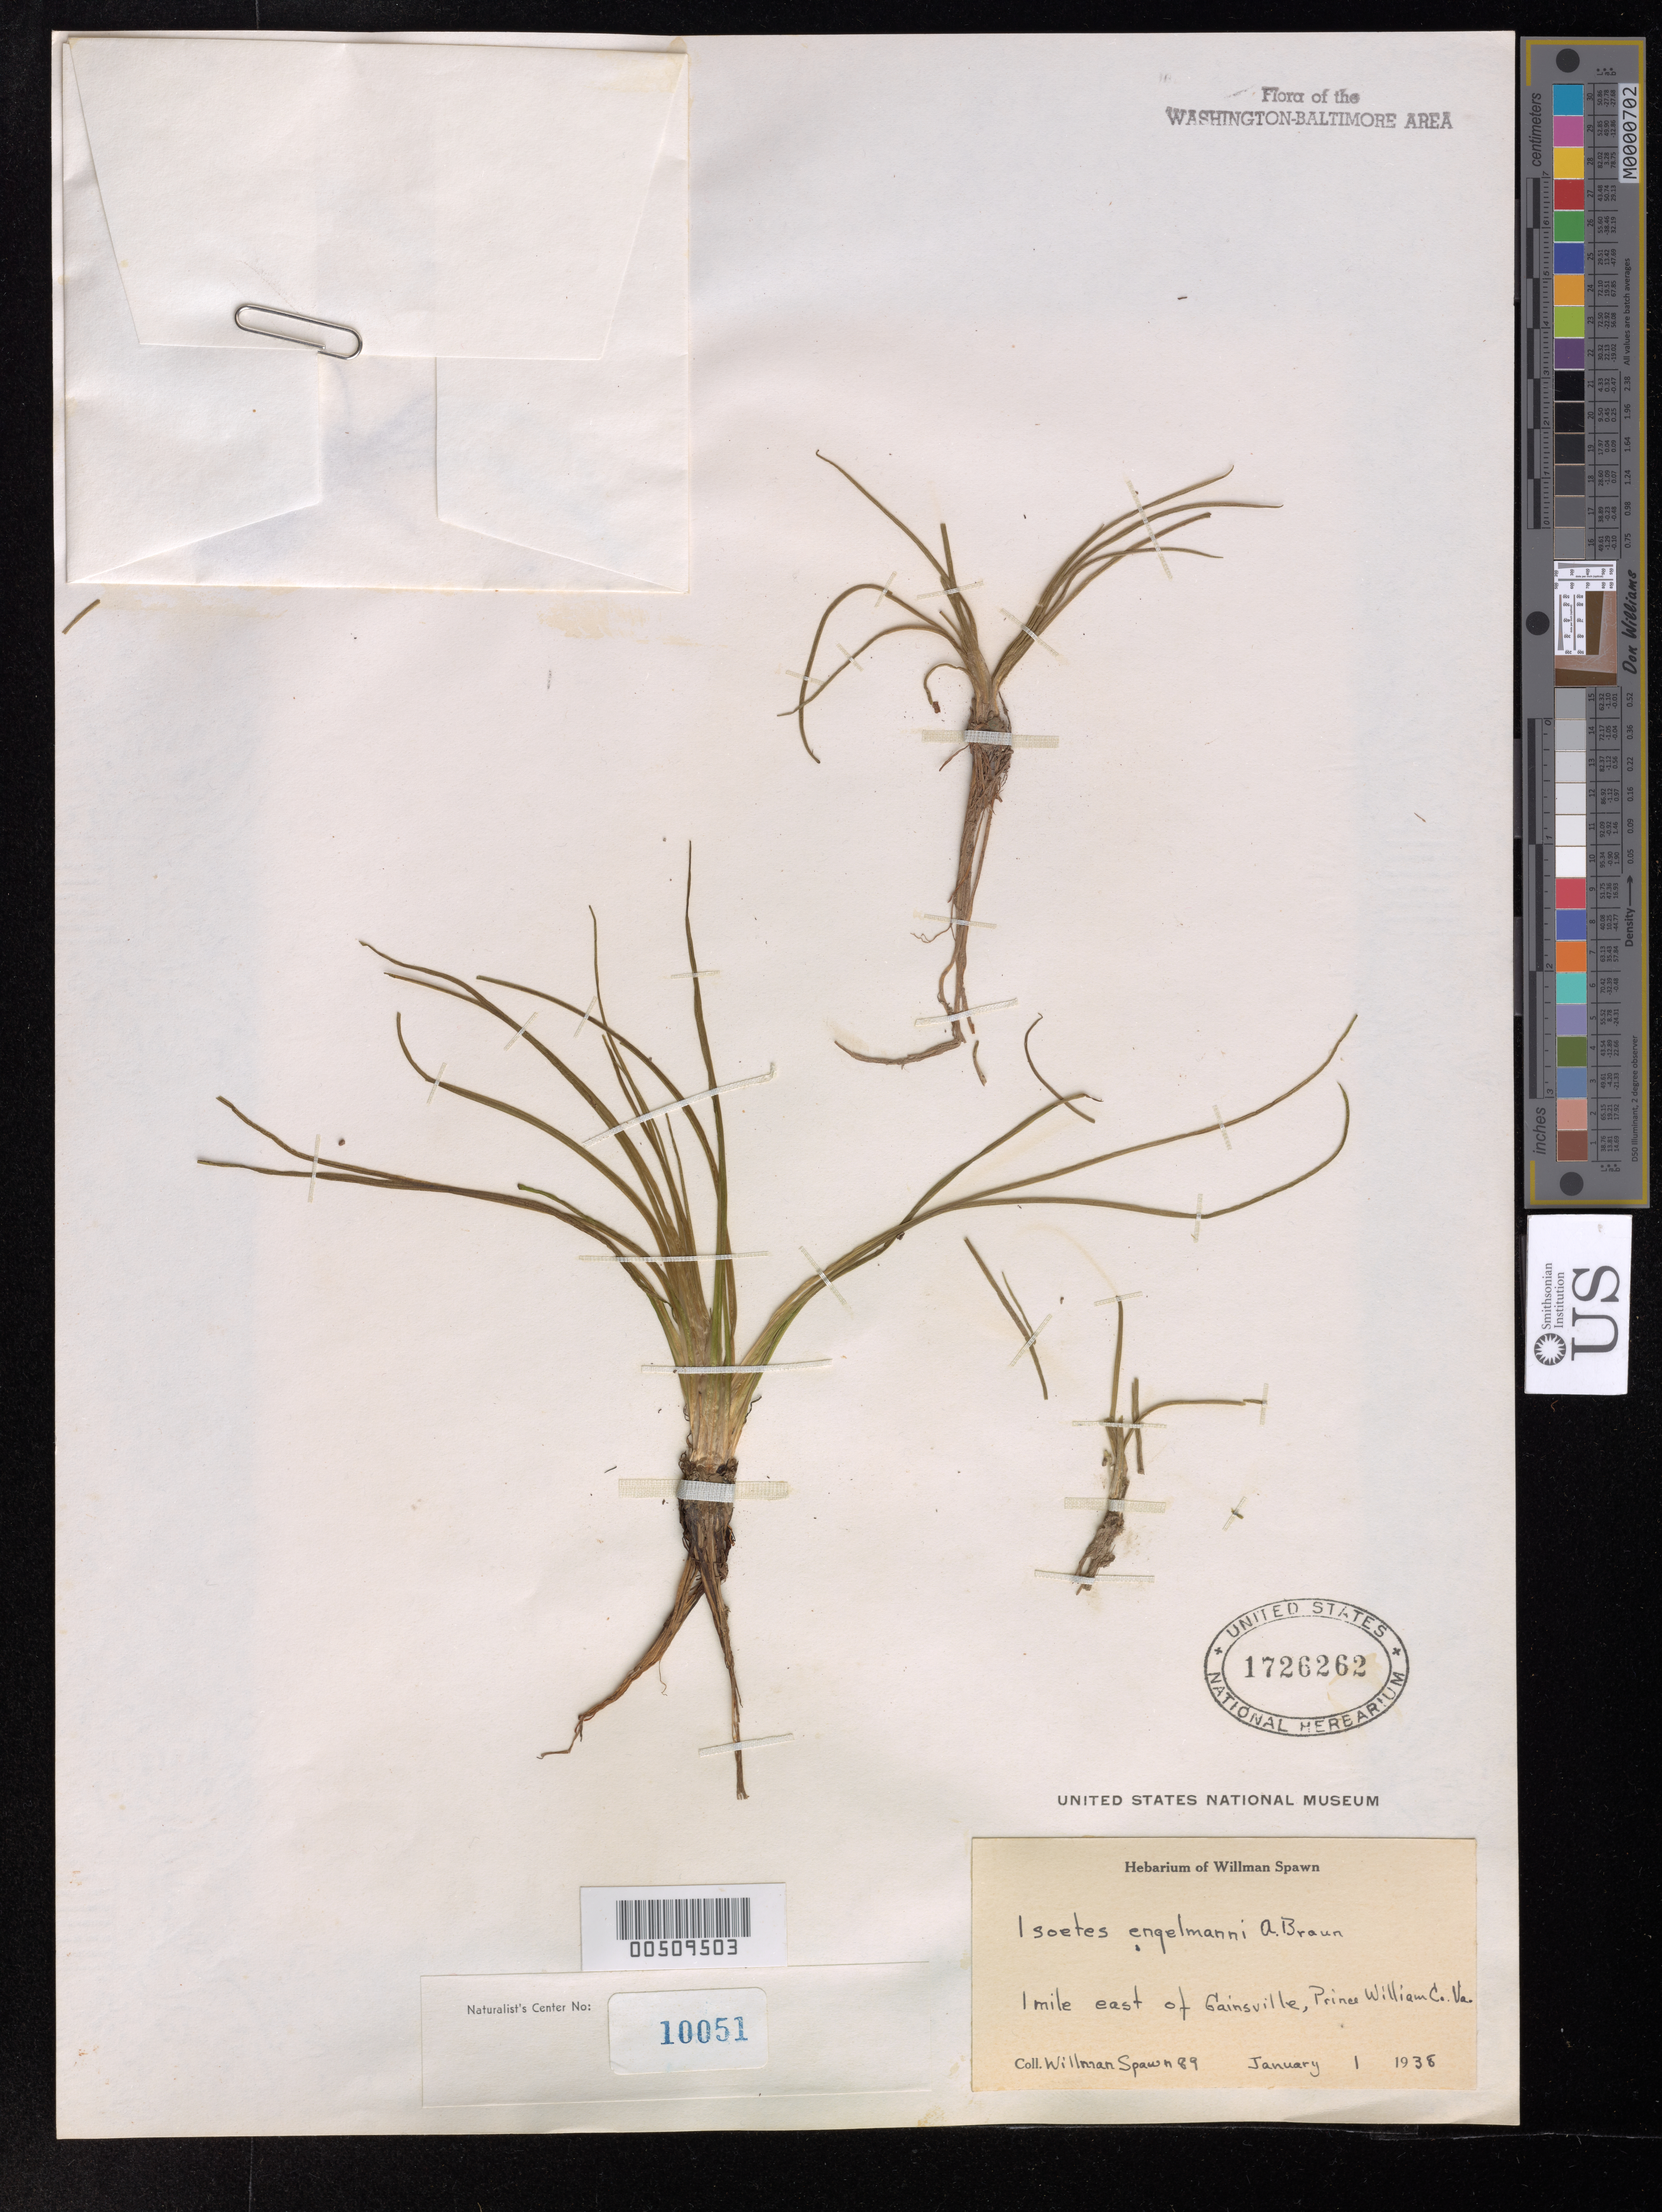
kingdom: Plantae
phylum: Tracheophyta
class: Lycopodiopsida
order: Isoetales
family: Isoetaceae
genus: Isoetes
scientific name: Isoetes engelmannii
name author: A. Braun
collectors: W. Spawn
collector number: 0089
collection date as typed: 01 Jan 1938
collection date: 1938-01-01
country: United States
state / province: Virginia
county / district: Prince William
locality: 1 mi. E of Gainsville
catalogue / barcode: US 1726262